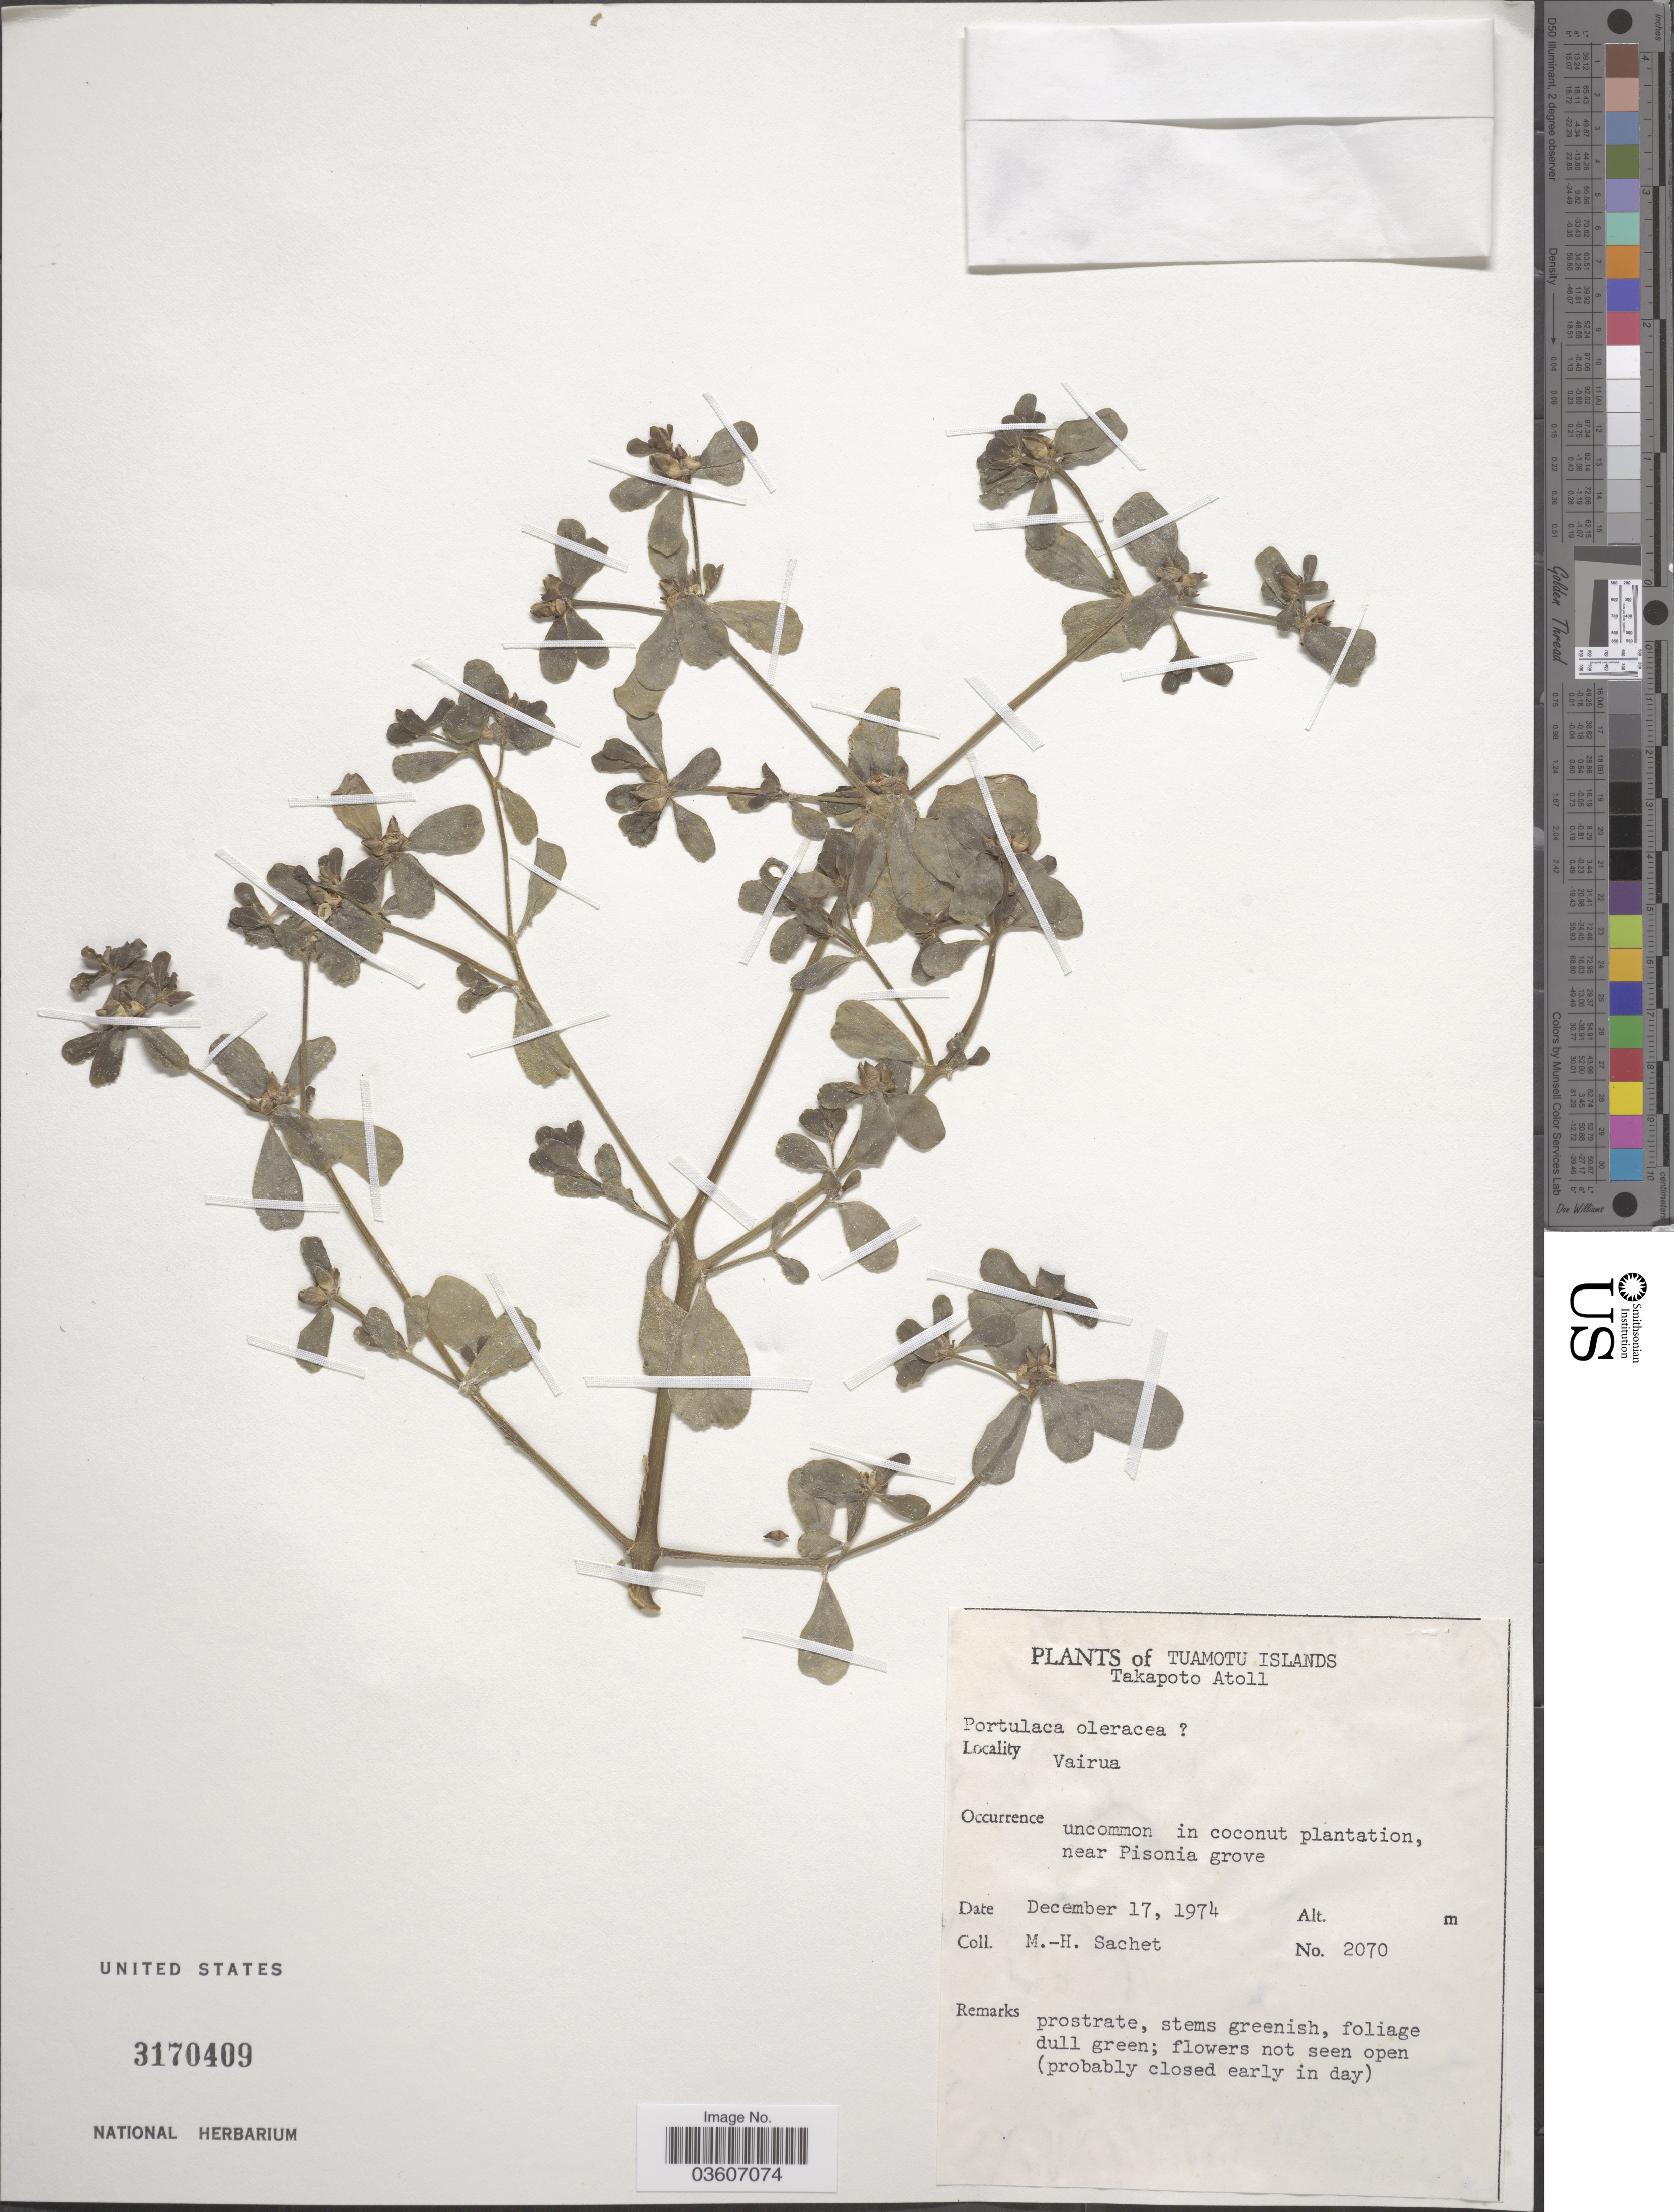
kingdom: Plantae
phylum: Tracheophyta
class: Magnoliopsida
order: Caryophyllales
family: Portulacaceae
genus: Portulaca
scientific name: Portulaca oleracea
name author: L.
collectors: M.-H. Sachet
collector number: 2070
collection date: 1974-12-17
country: French Polynesia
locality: Tuamotu Islands. Takapoto Atoll. Vairua. Coconut plantation, near Pisonia grove.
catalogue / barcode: US 3170409